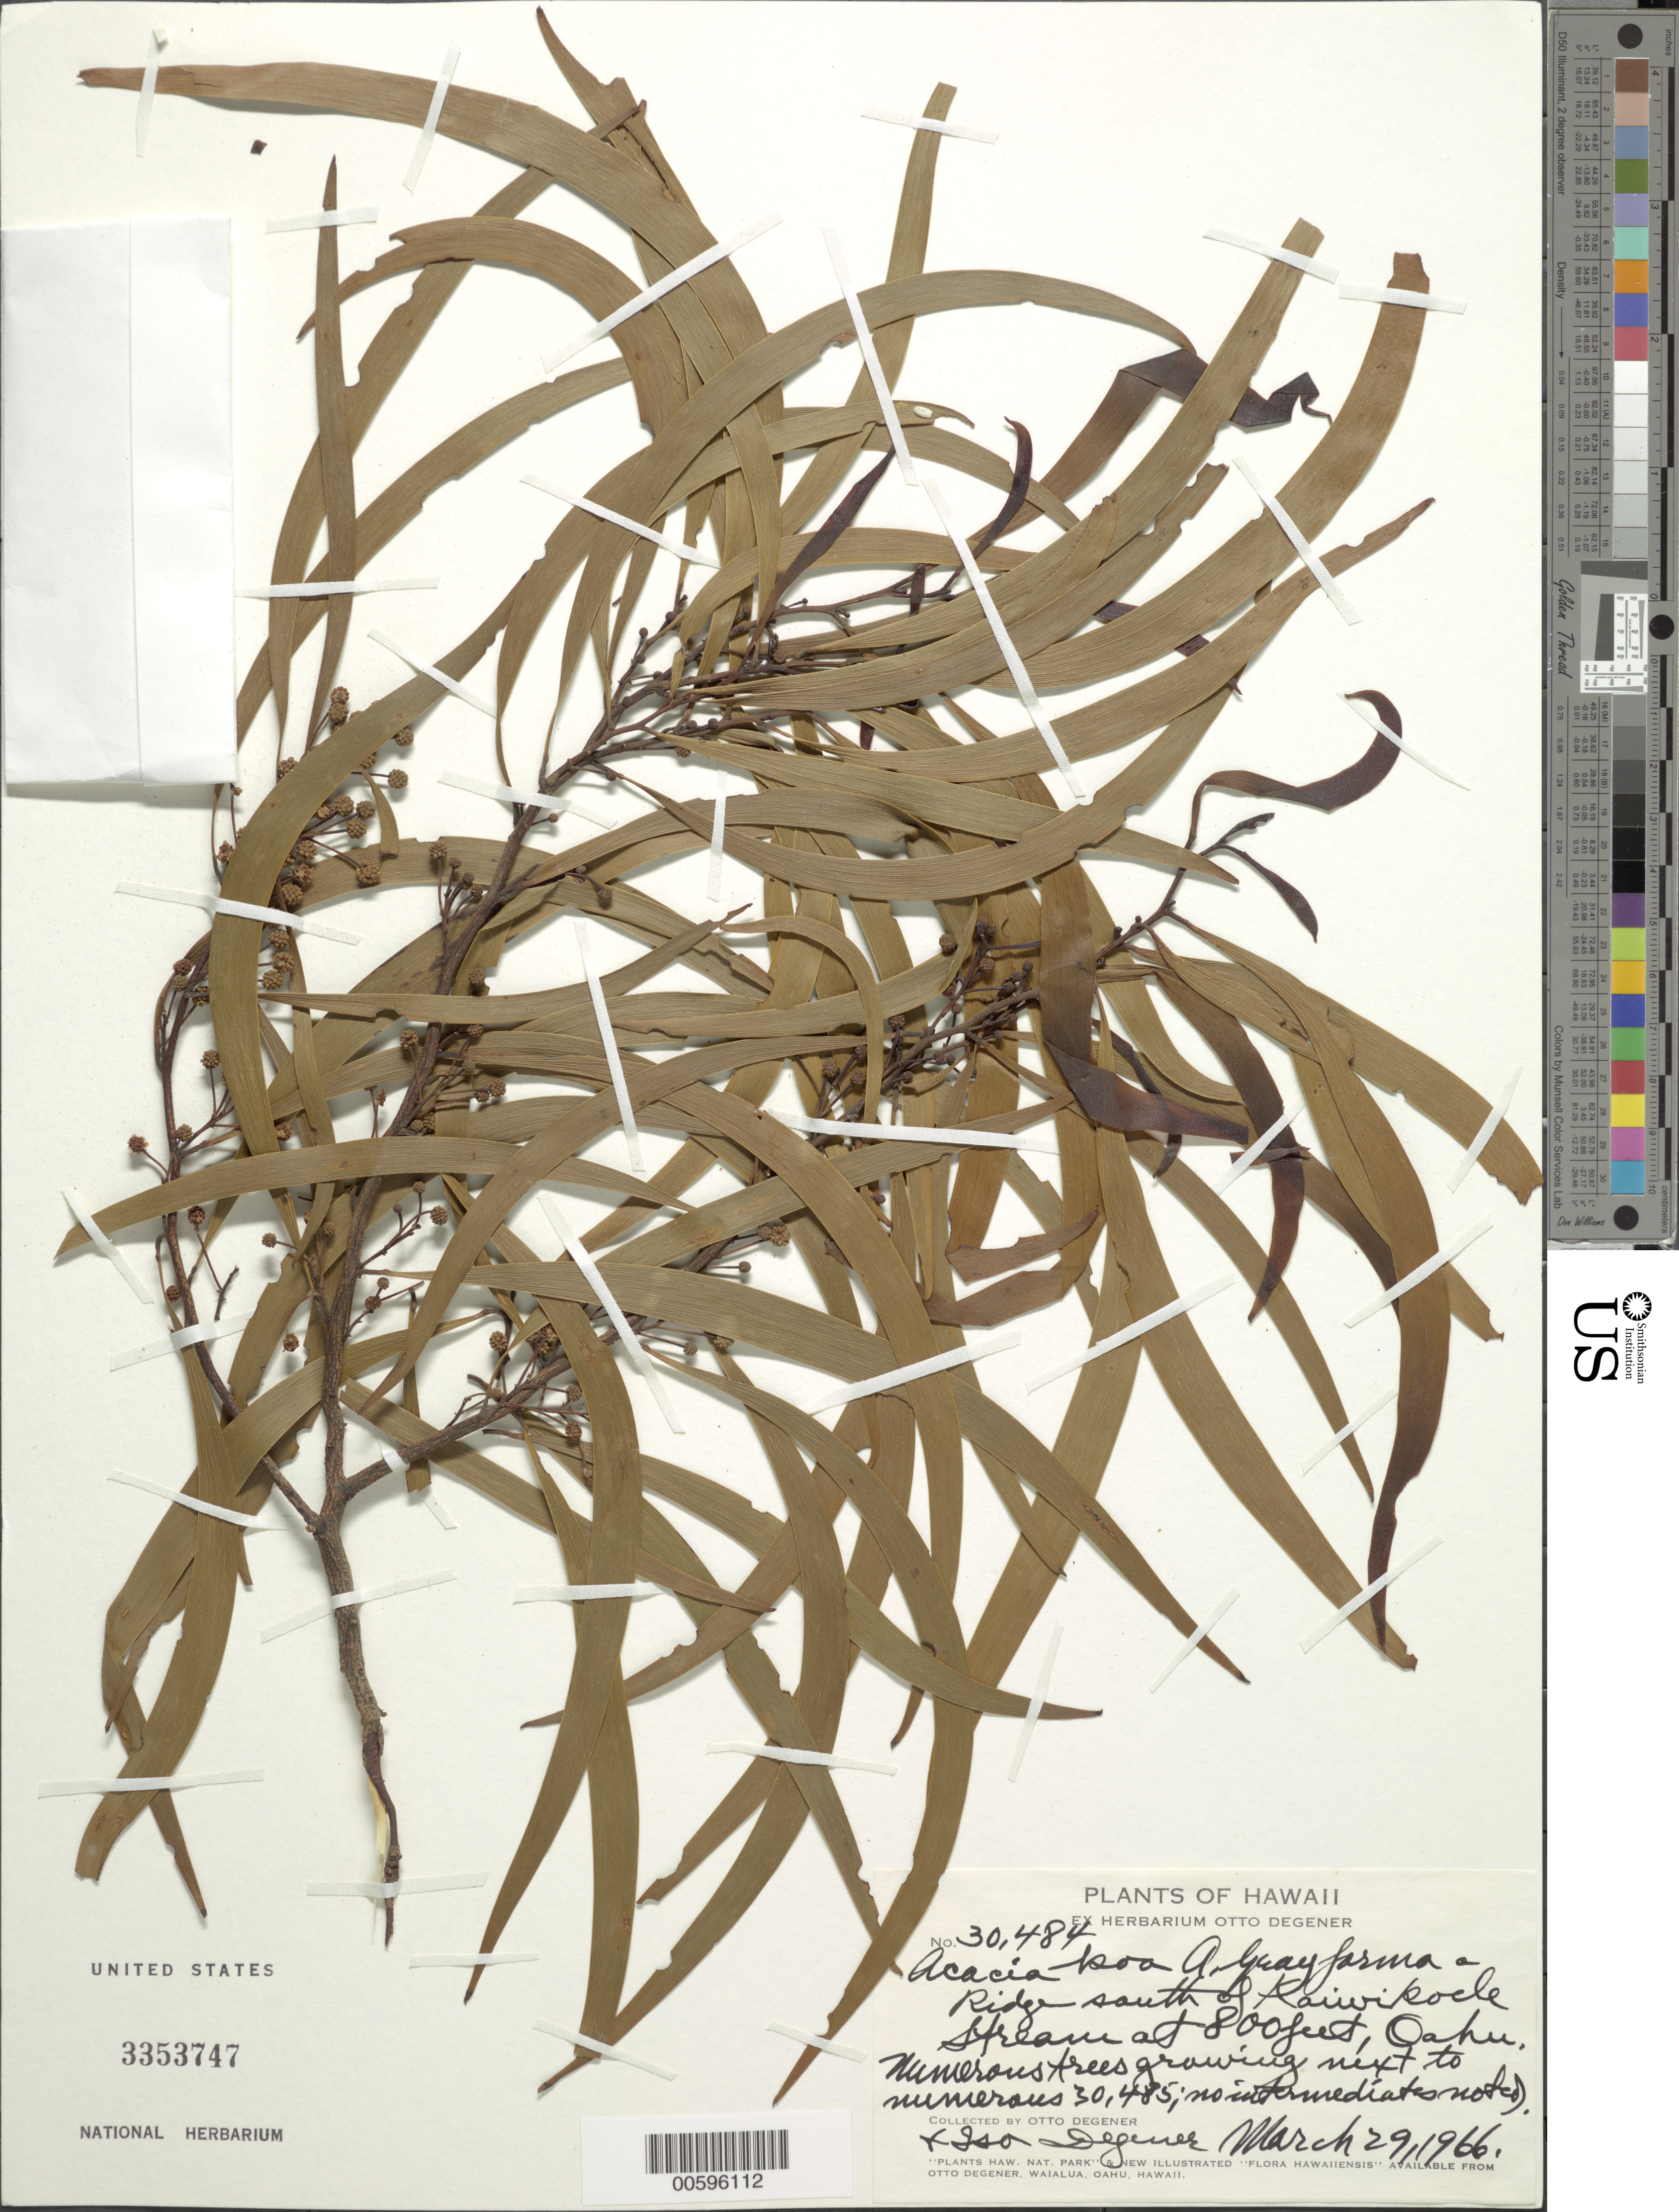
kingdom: Plantae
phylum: Tracheophyta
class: Magnoliopsida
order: Fabales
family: Fabaceae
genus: Acacia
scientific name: Acacia koa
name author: A. Gray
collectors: O. Degener & I. Degener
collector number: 30484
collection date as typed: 29 Mar 1966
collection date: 1966-03-29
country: United States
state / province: Hawaii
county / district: Honolulu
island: Oahu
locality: Ridge S of Kaiwikoele Stream.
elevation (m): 244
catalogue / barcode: US 3353747